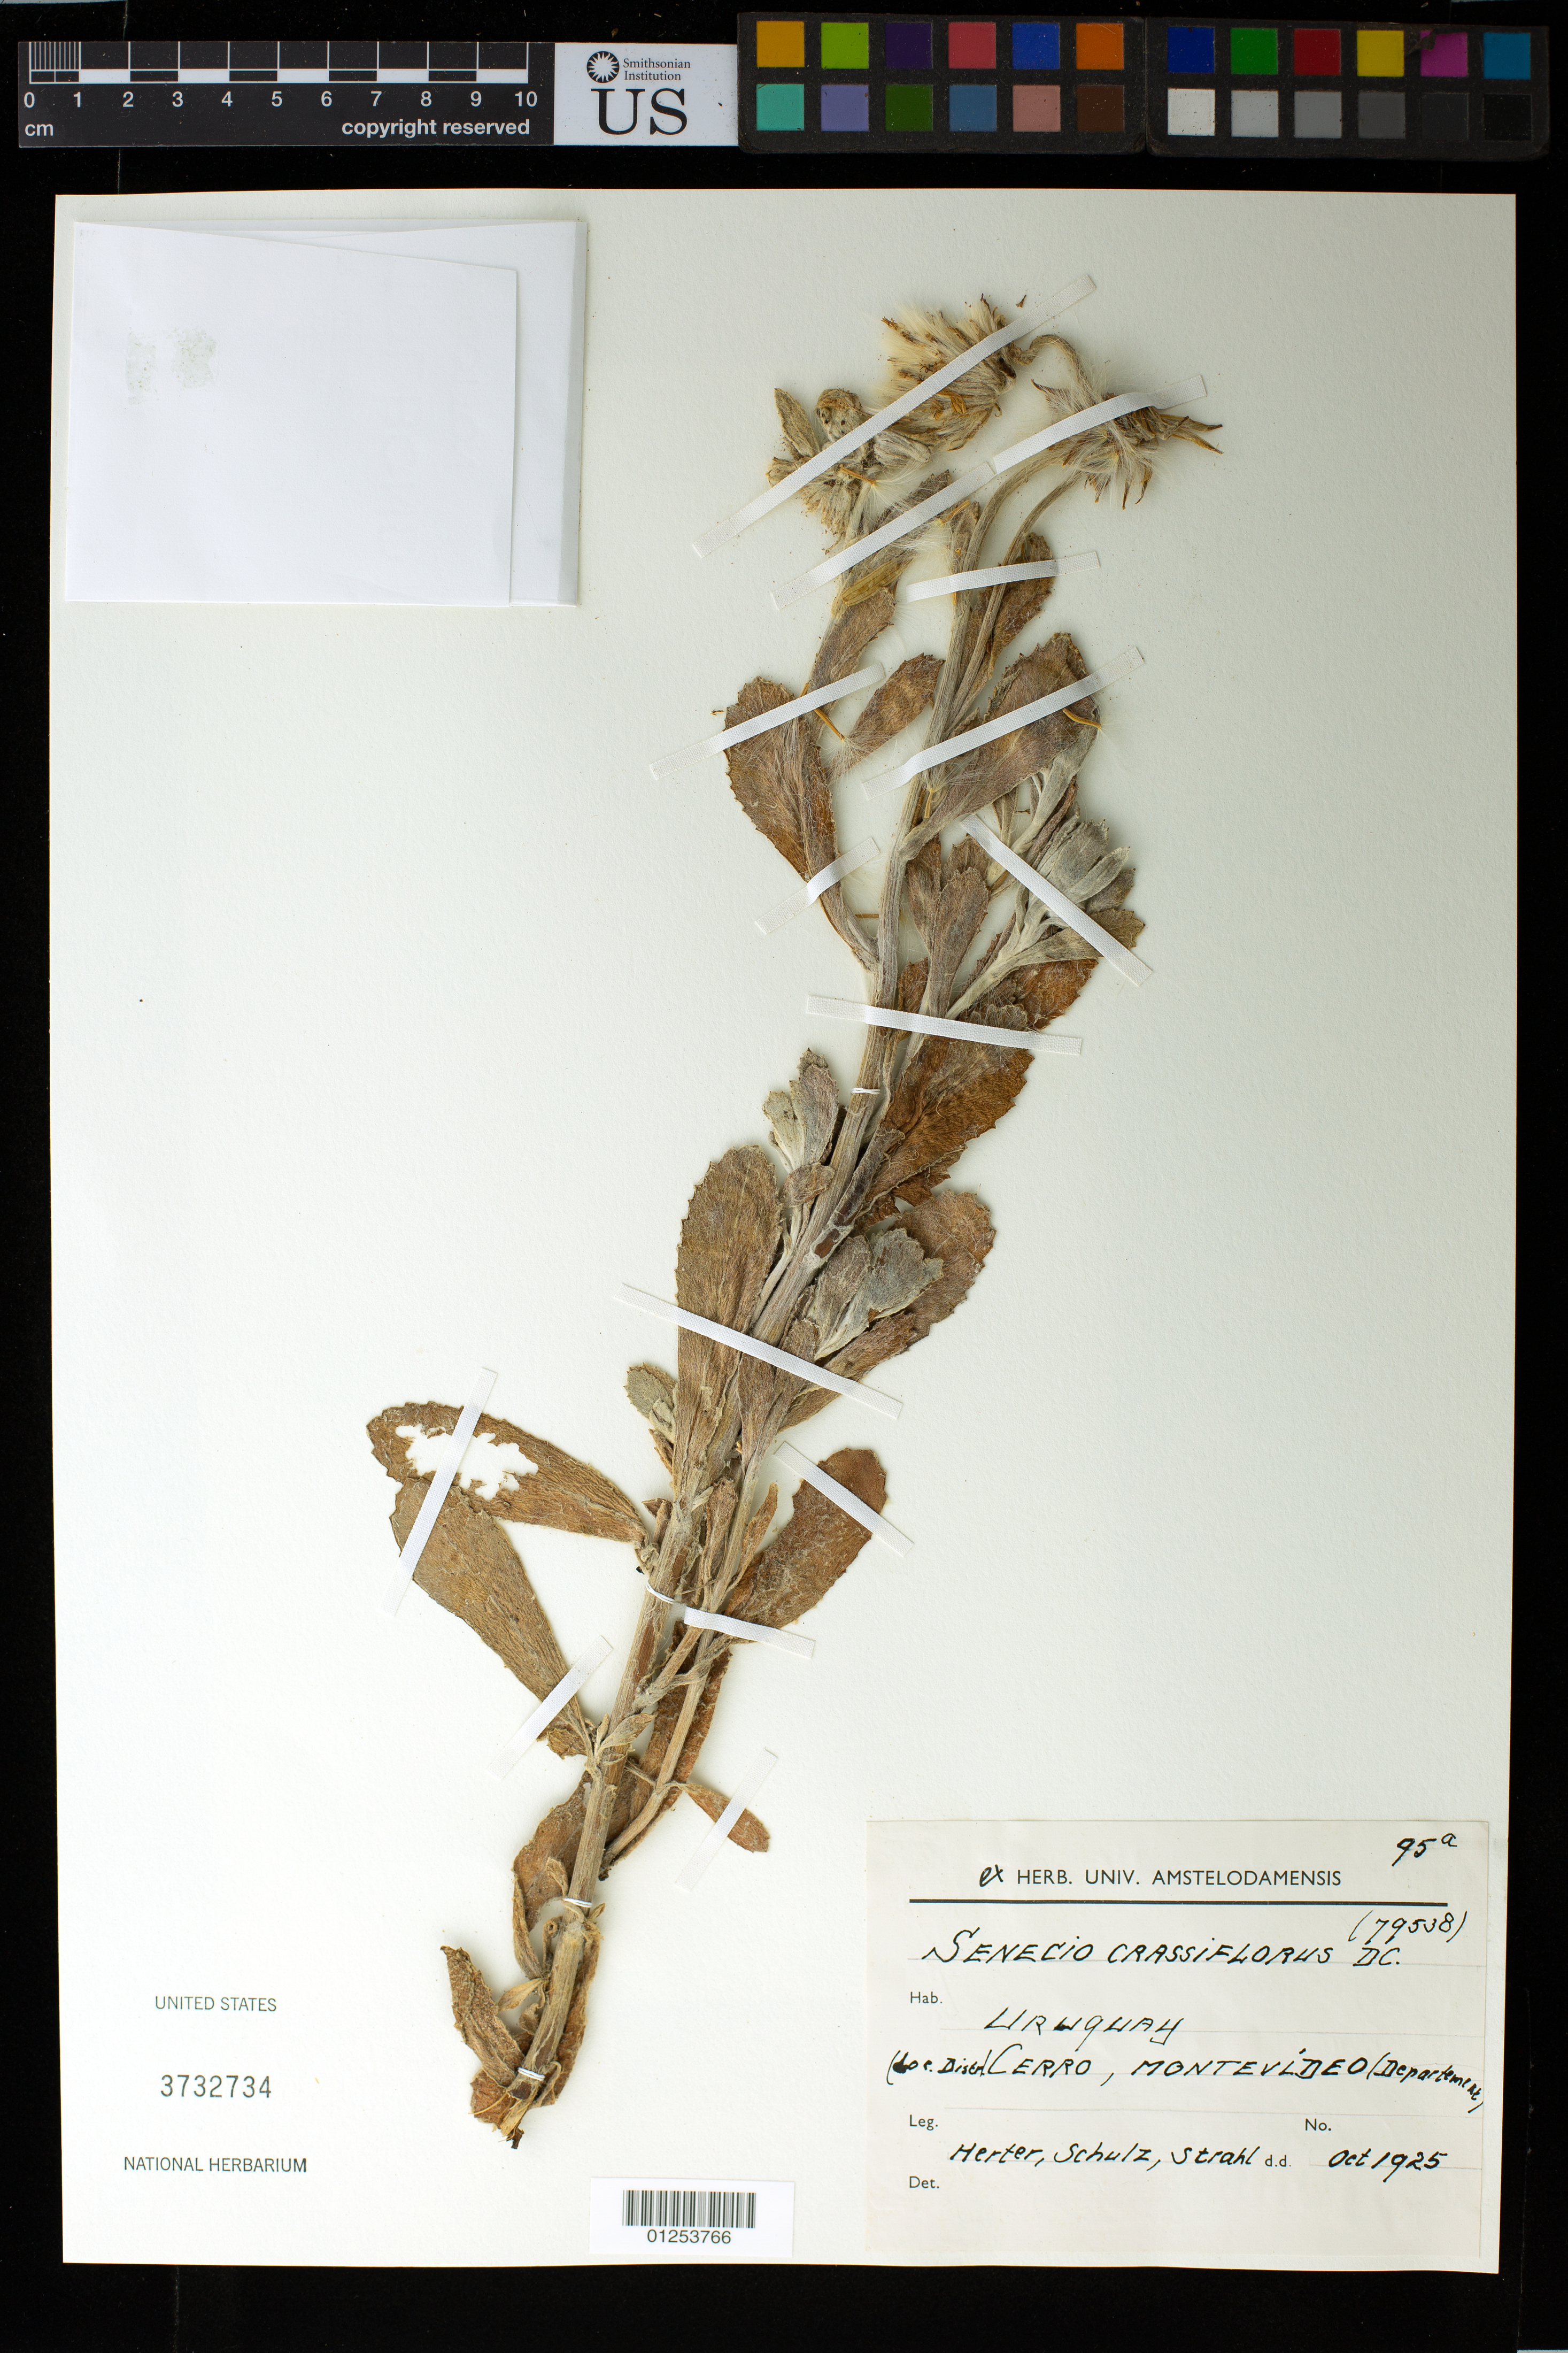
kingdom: Plantae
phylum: Tracheophyta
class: Magnoliopsida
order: Asterales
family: Asteraceae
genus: Senecio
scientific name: Senecio crassiflorus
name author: DC.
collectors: Herter, Schulz, -- & -. Strahl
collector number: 95a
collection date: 1925-10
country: Uruguay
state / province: Montevideo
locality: Cerro Montevideo, Republica Oriental Del Uruguay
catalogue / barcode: US 3732734